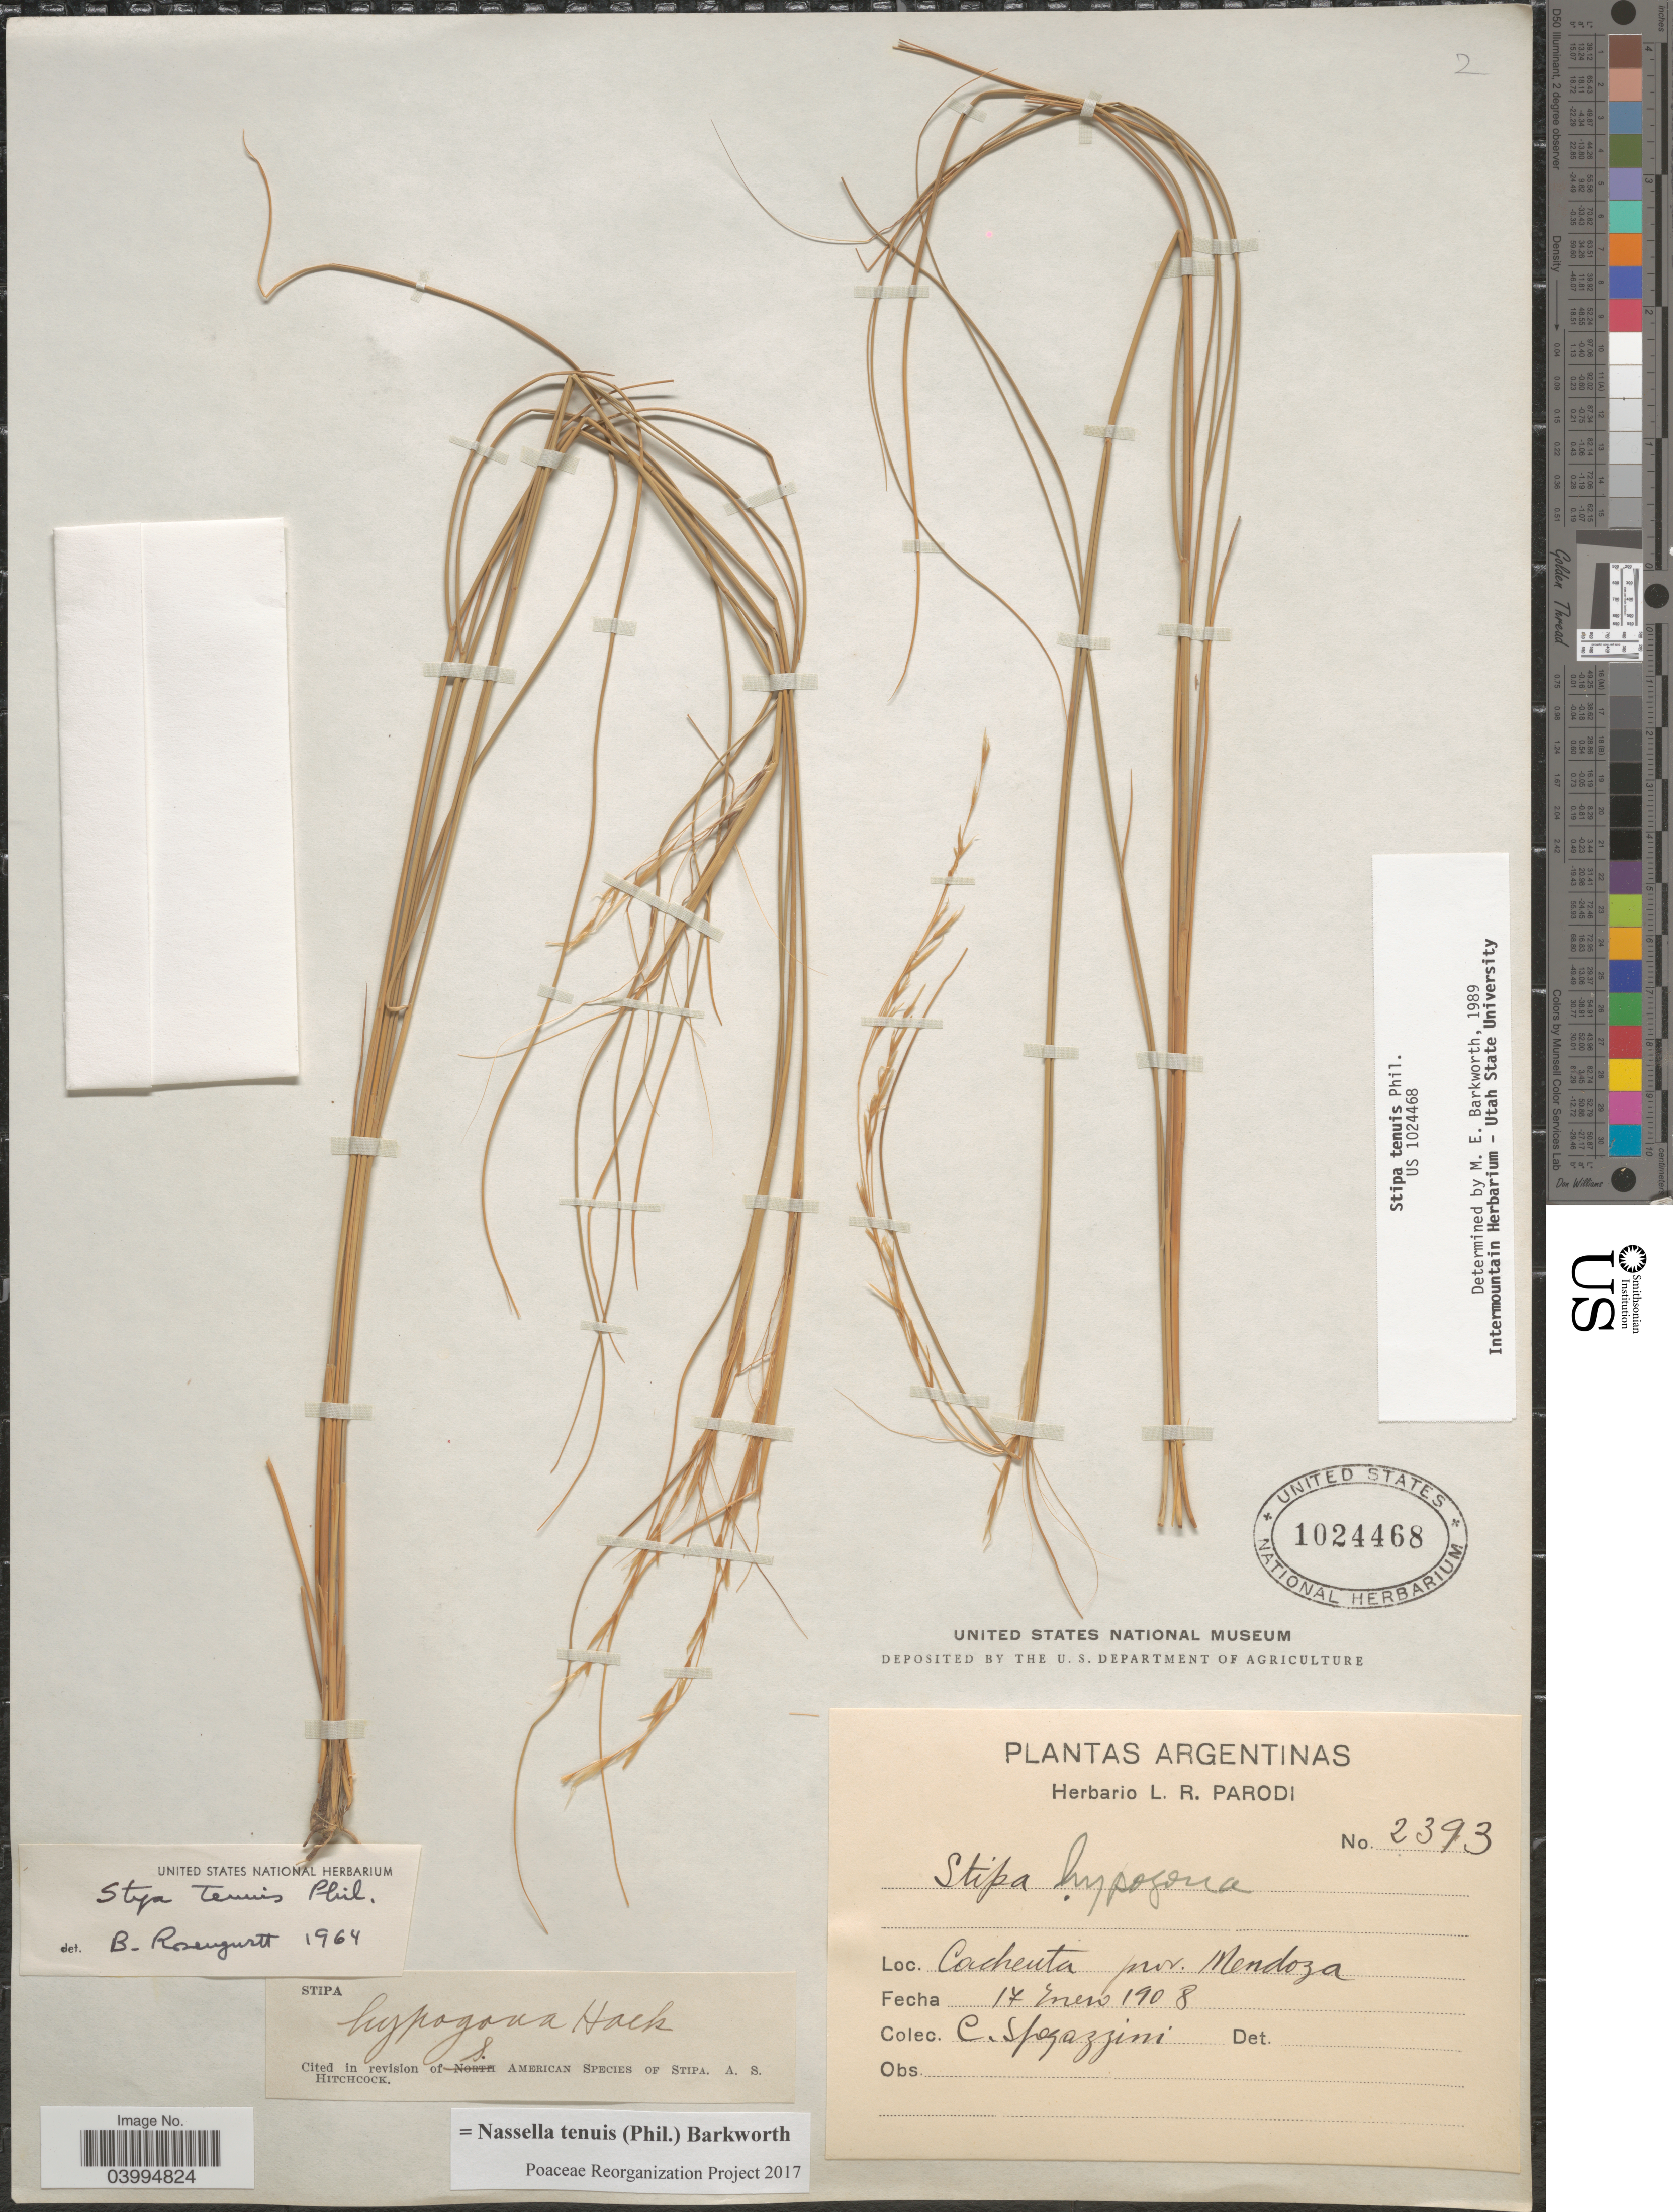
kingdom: Plantae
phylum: Tracheophyta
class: Liliopsida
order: Poales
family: Poaceae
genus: Nassella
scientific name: Nassella tenuis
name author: (Phil.) Barkworth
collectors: C. L. Spegazzini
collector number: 2393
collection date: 1908-01-17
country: Argentina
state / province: Mendoza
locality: Cacheuta.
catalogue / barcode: US 1024468